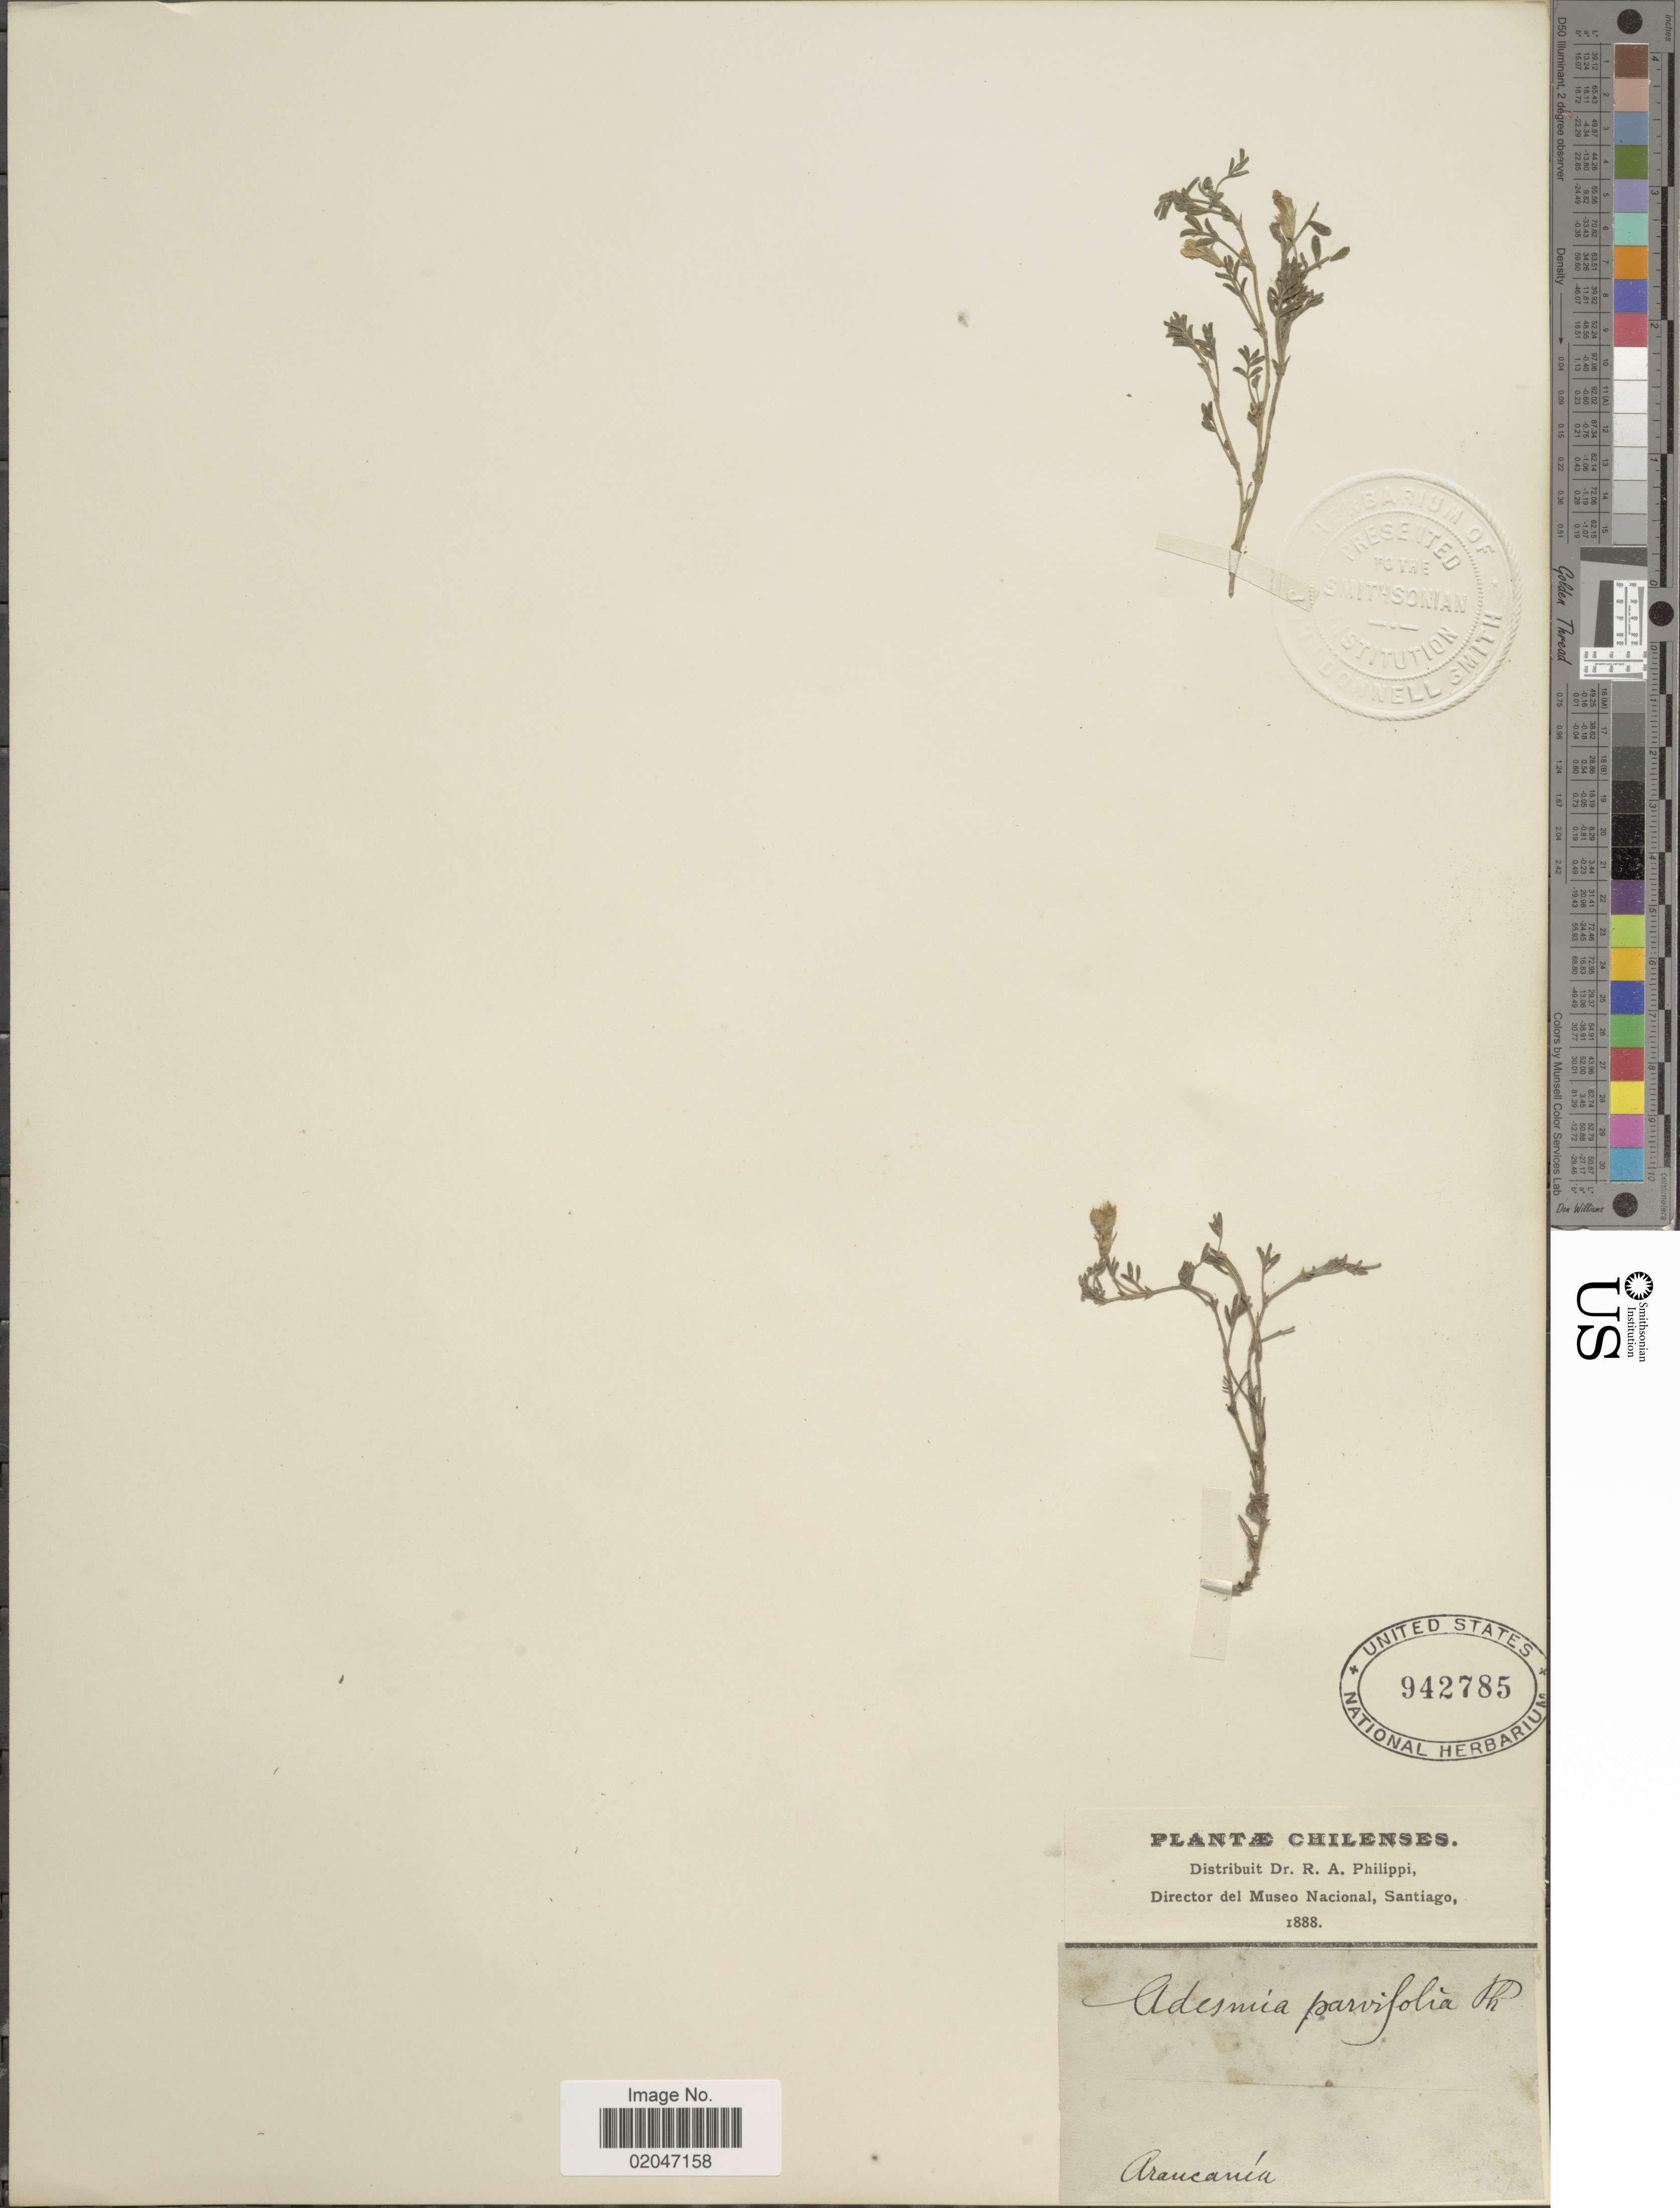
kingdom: Plantae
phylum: Tracheophyta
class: Magnoliopsida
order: Fabales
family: Fabaceae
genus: Adesmia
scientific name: Adesmia parvifolia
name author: Phil.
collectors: R. A. Philippi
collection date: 1888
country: Chile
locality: Arancanía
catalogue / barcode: US 942785